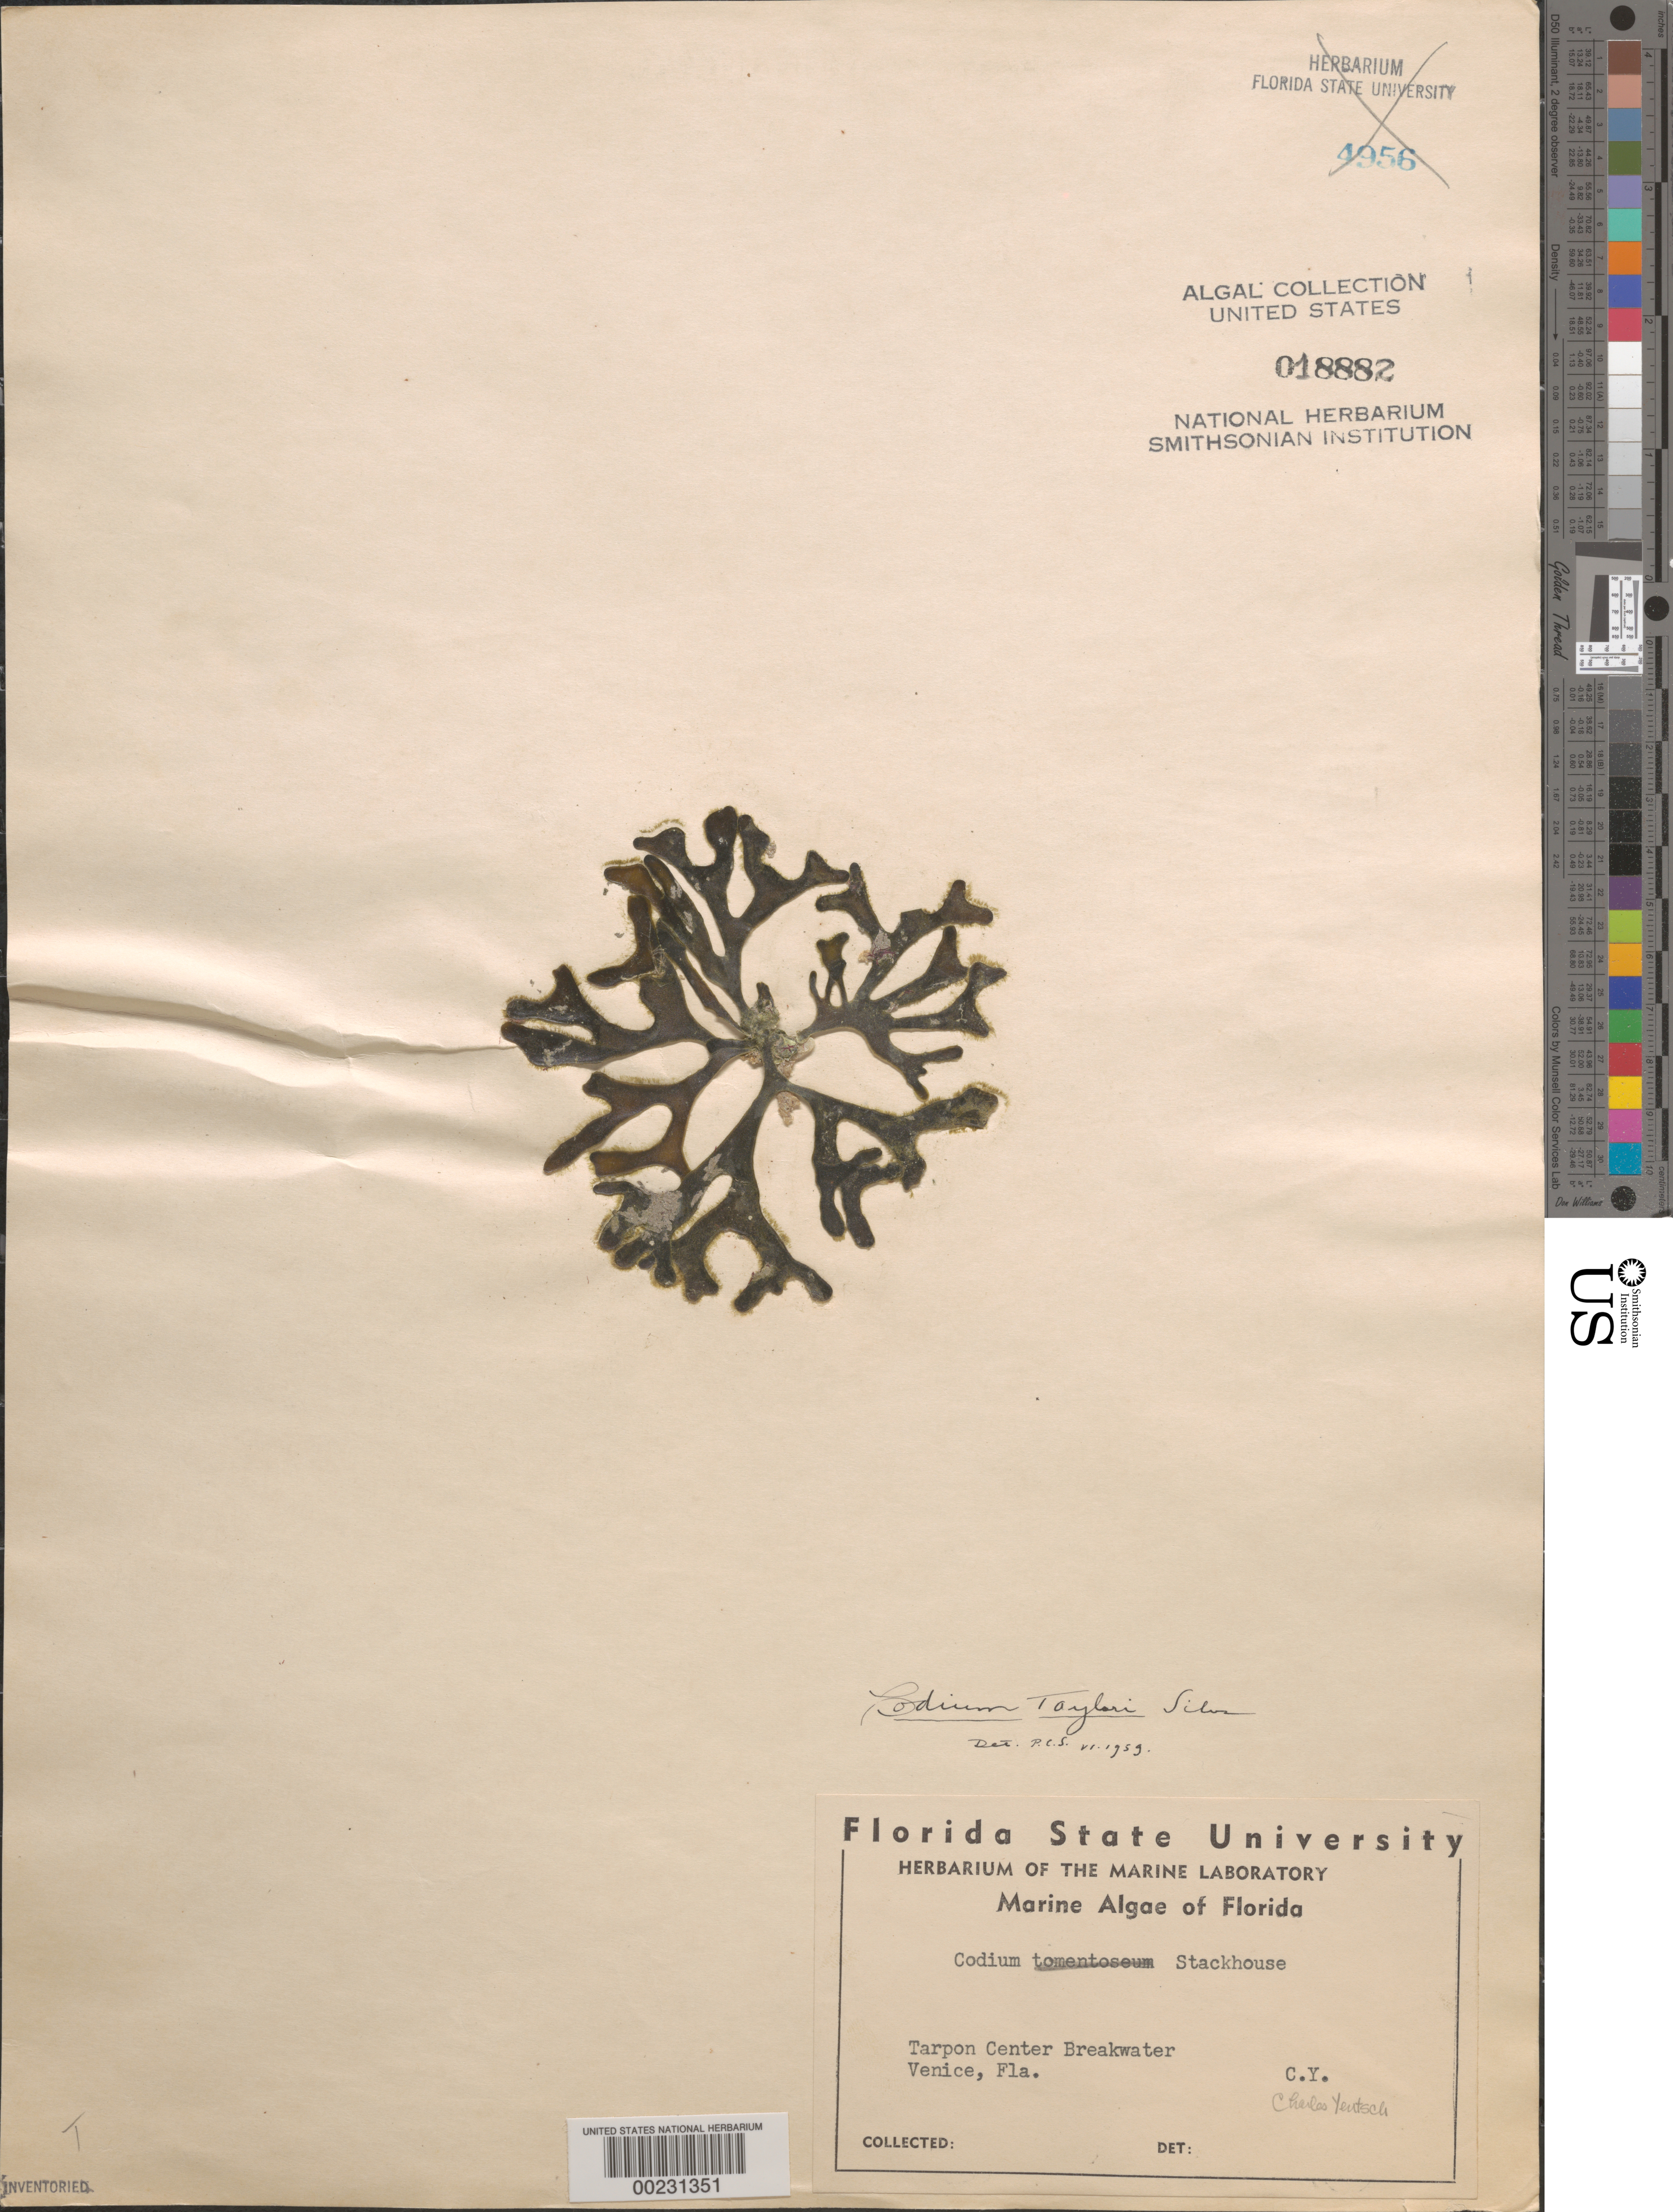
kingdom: Plantae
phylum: Chlorophyta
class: Ulvophyceae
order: Bryopsidales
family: Codiaceae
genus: Codium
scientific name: Codium taylorii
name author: P.C. Silva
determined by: Silva, P. C.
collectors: C. Yentsch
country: United States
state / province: Florida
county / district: Sarasota County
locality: Tarpon Center breakwater, Venice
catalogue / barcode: US 18882